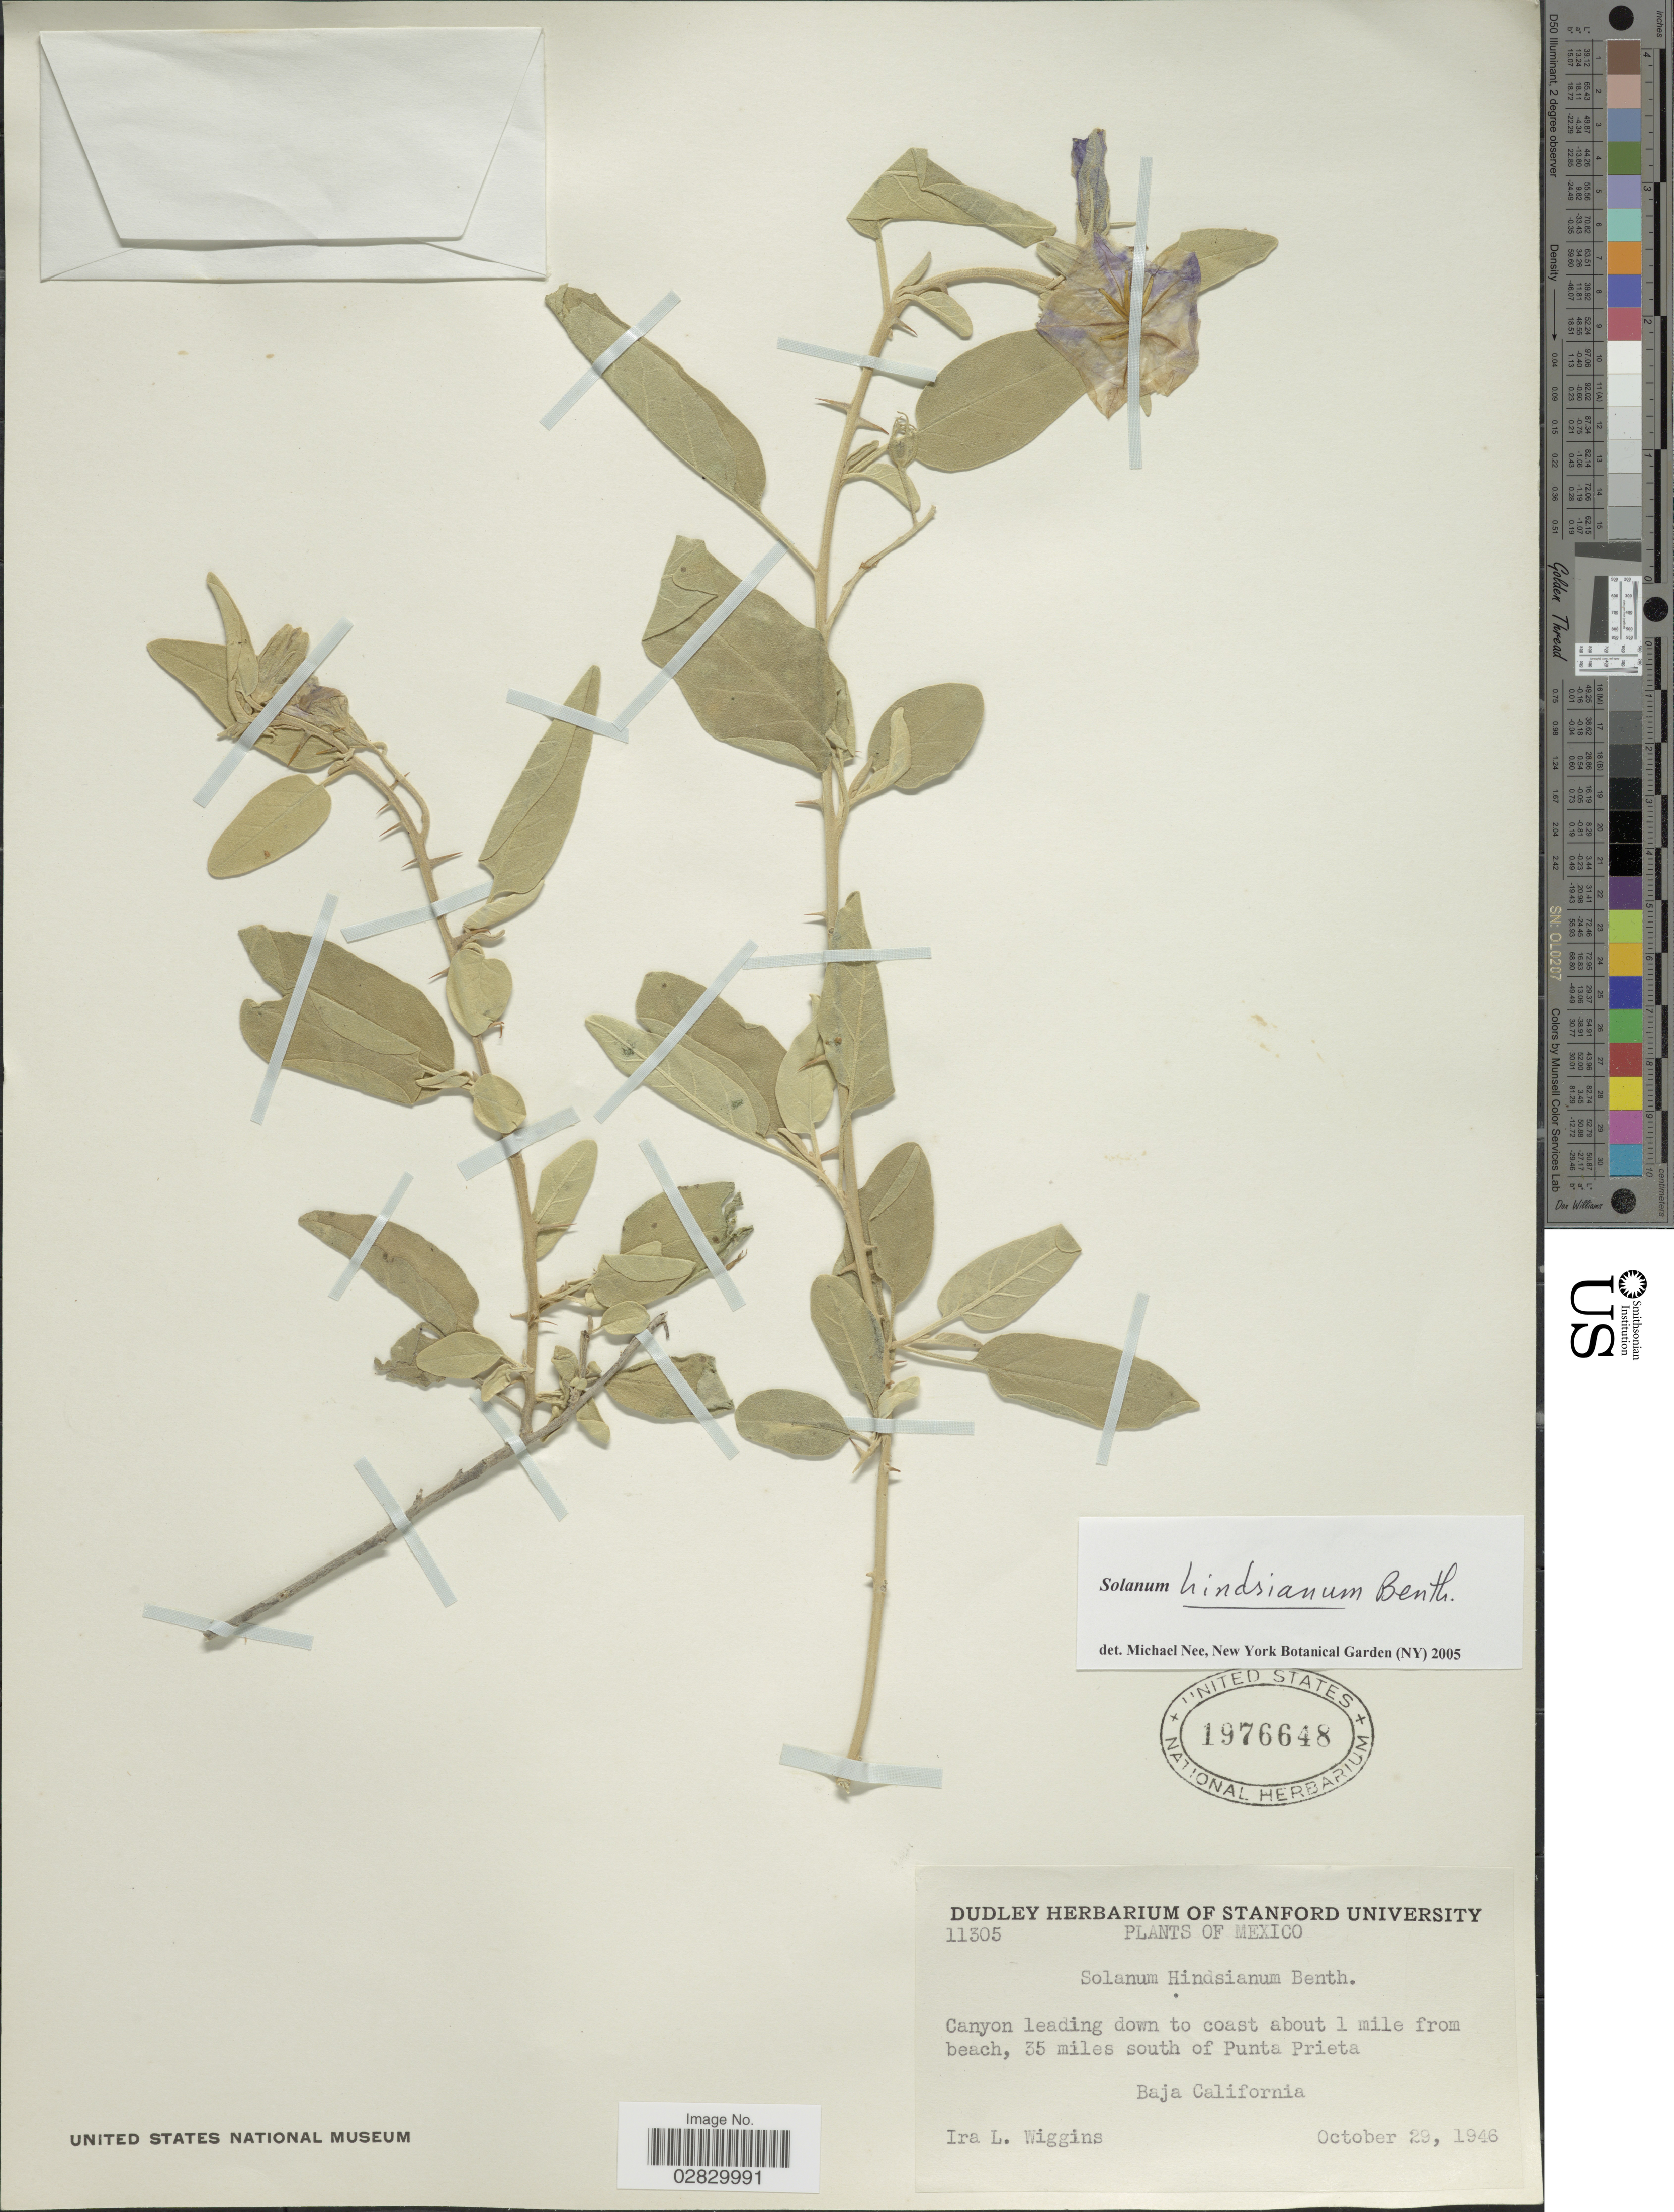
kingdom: Plantae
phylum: Tracheophyta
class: Magnoliopsida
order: Solanales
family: Solanaceae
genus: Solanum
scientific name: Solanum hindsianum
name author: Benth.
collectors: I. L. Wiggins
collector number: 11305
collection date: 1946-10-29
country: Mexico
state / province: Baja California Norte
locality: Canyon leading down to coast about 1 mile from beach, 35 miles south of Punta Prieta.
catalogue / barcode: US 1976648